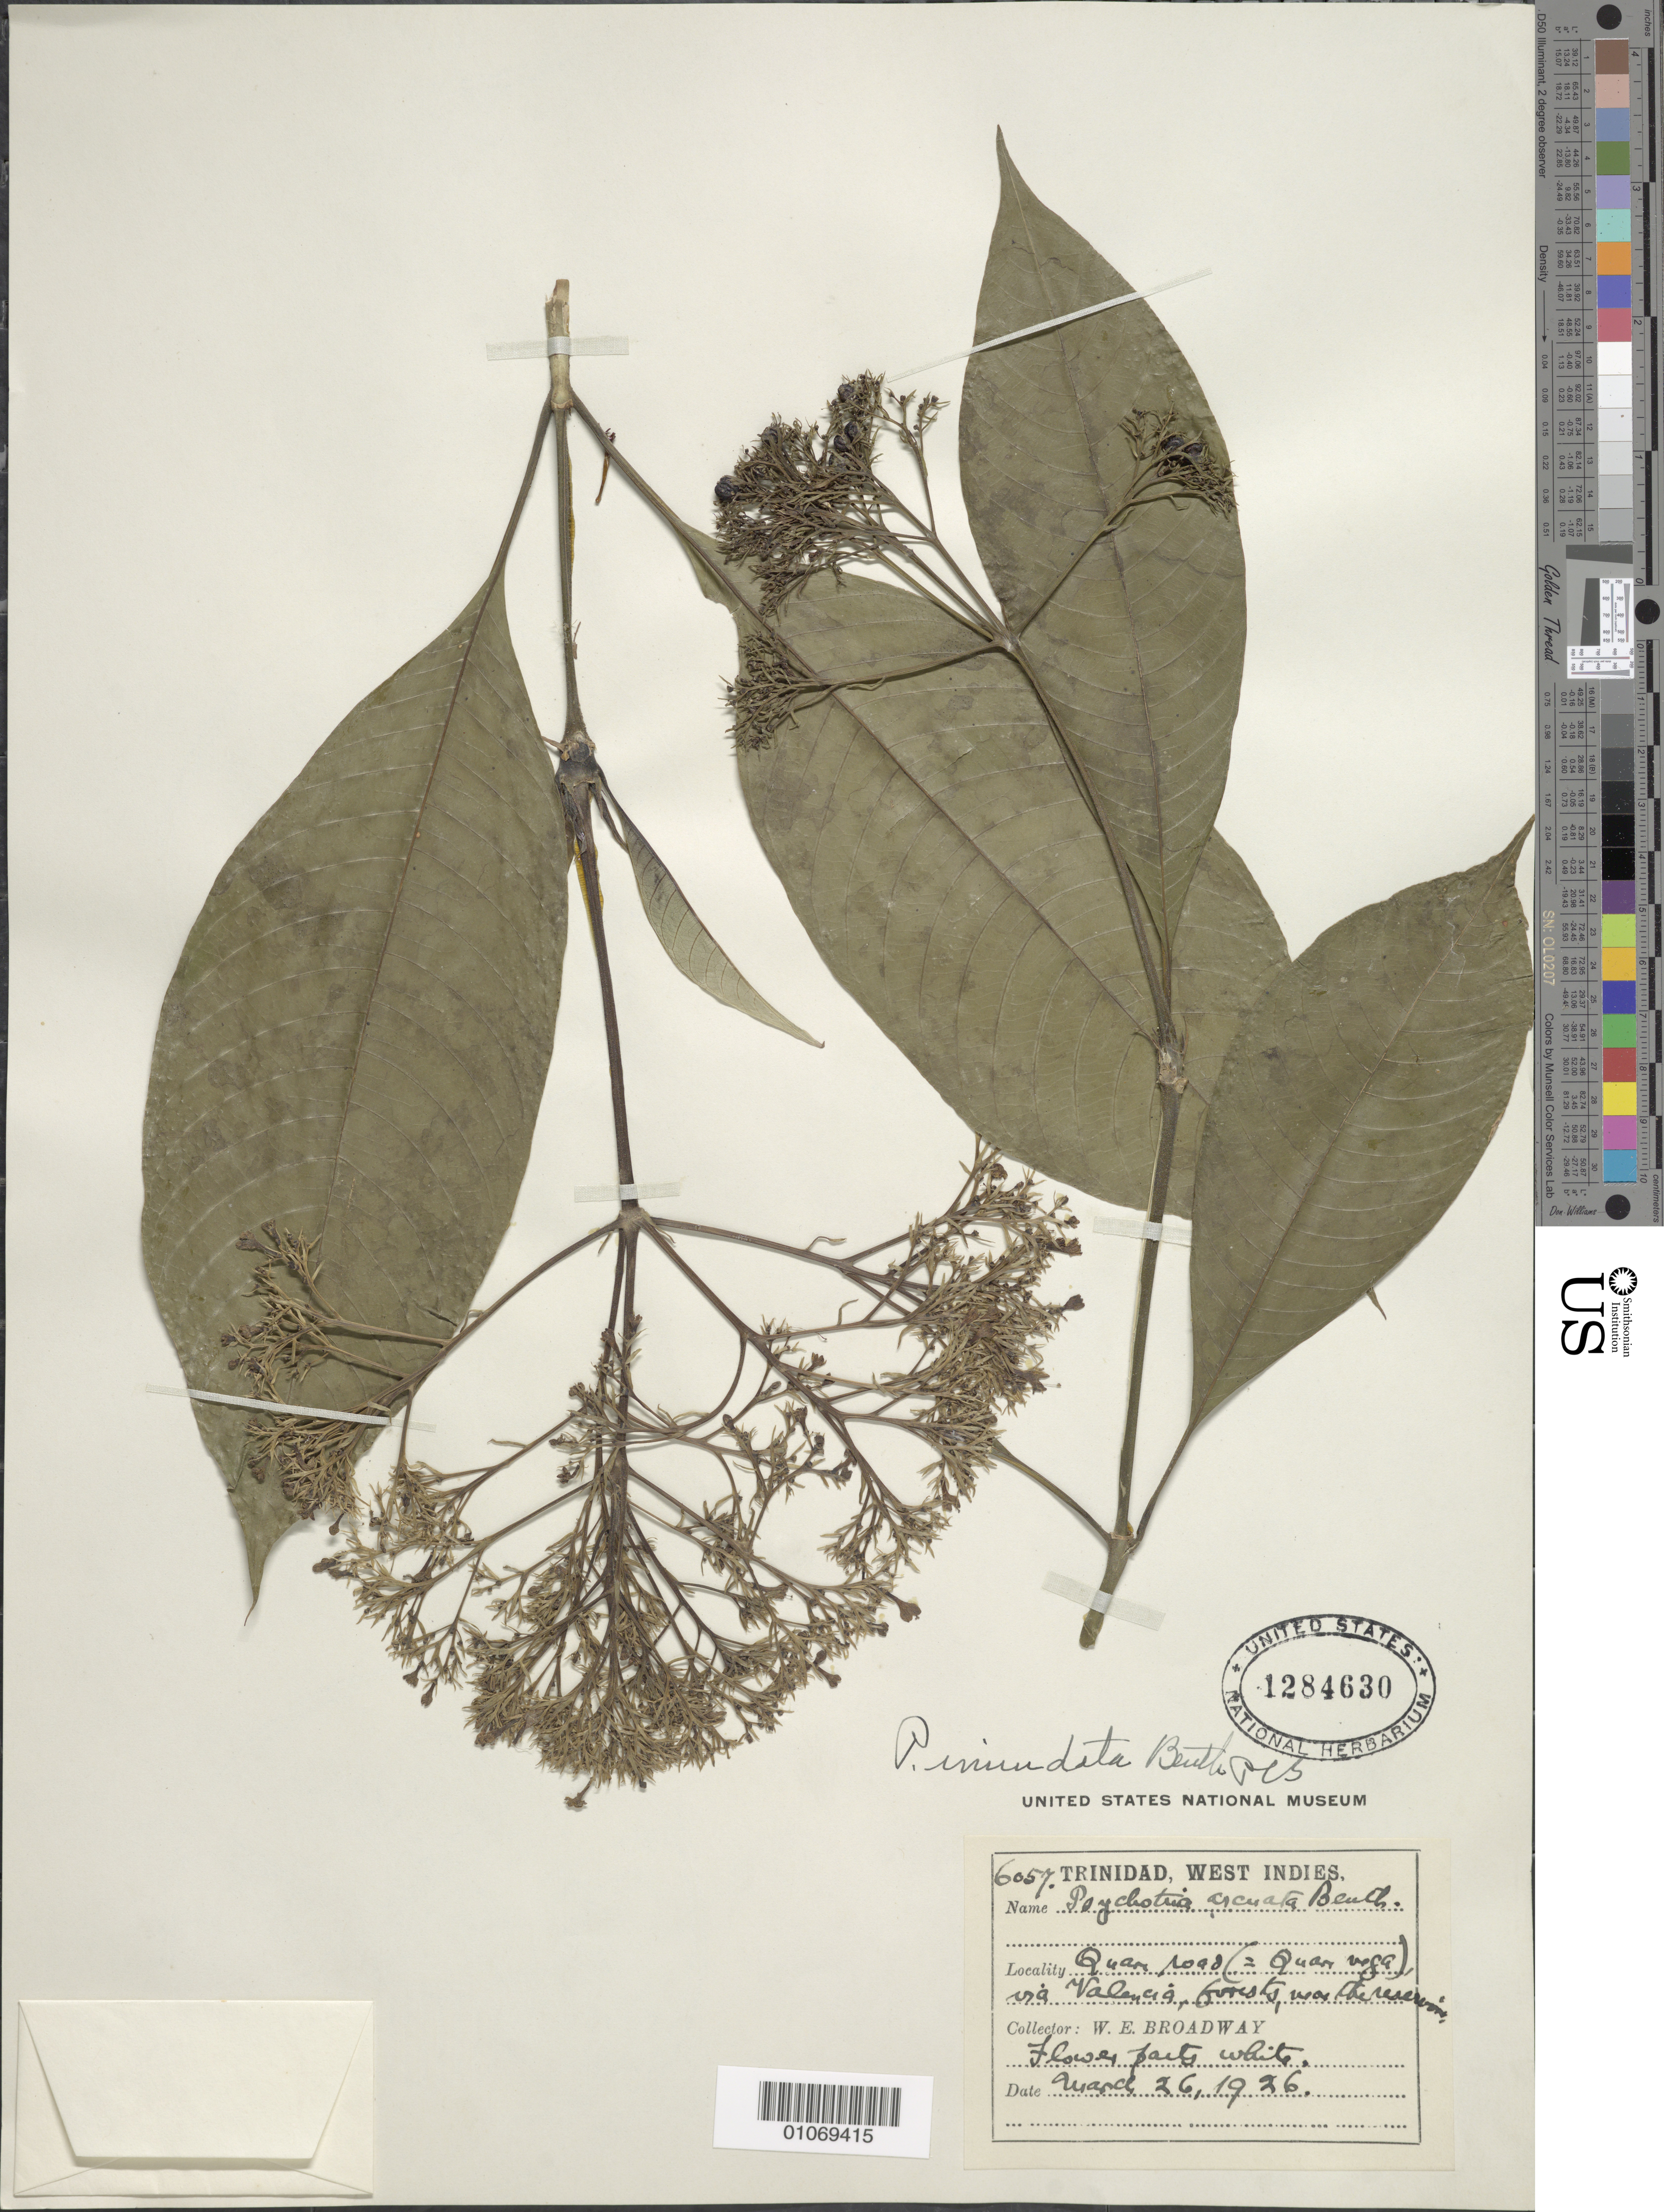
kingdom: Plantae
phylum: Tracheophyta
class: Magnoliopsida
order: Gentianales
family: Rubiaceae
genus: Psychotria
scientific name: Psychotria capitata subsp. amplifolia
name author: (Raeusch.) Steyerm.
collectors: W. E. Broadway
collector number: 6057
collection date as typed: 26 Mar 1926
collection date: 1926-03-26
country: Trinidad and Tobago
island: Trinidad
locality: Quan road via Valencia, forests near the reservoir.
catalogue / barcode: US 1284630